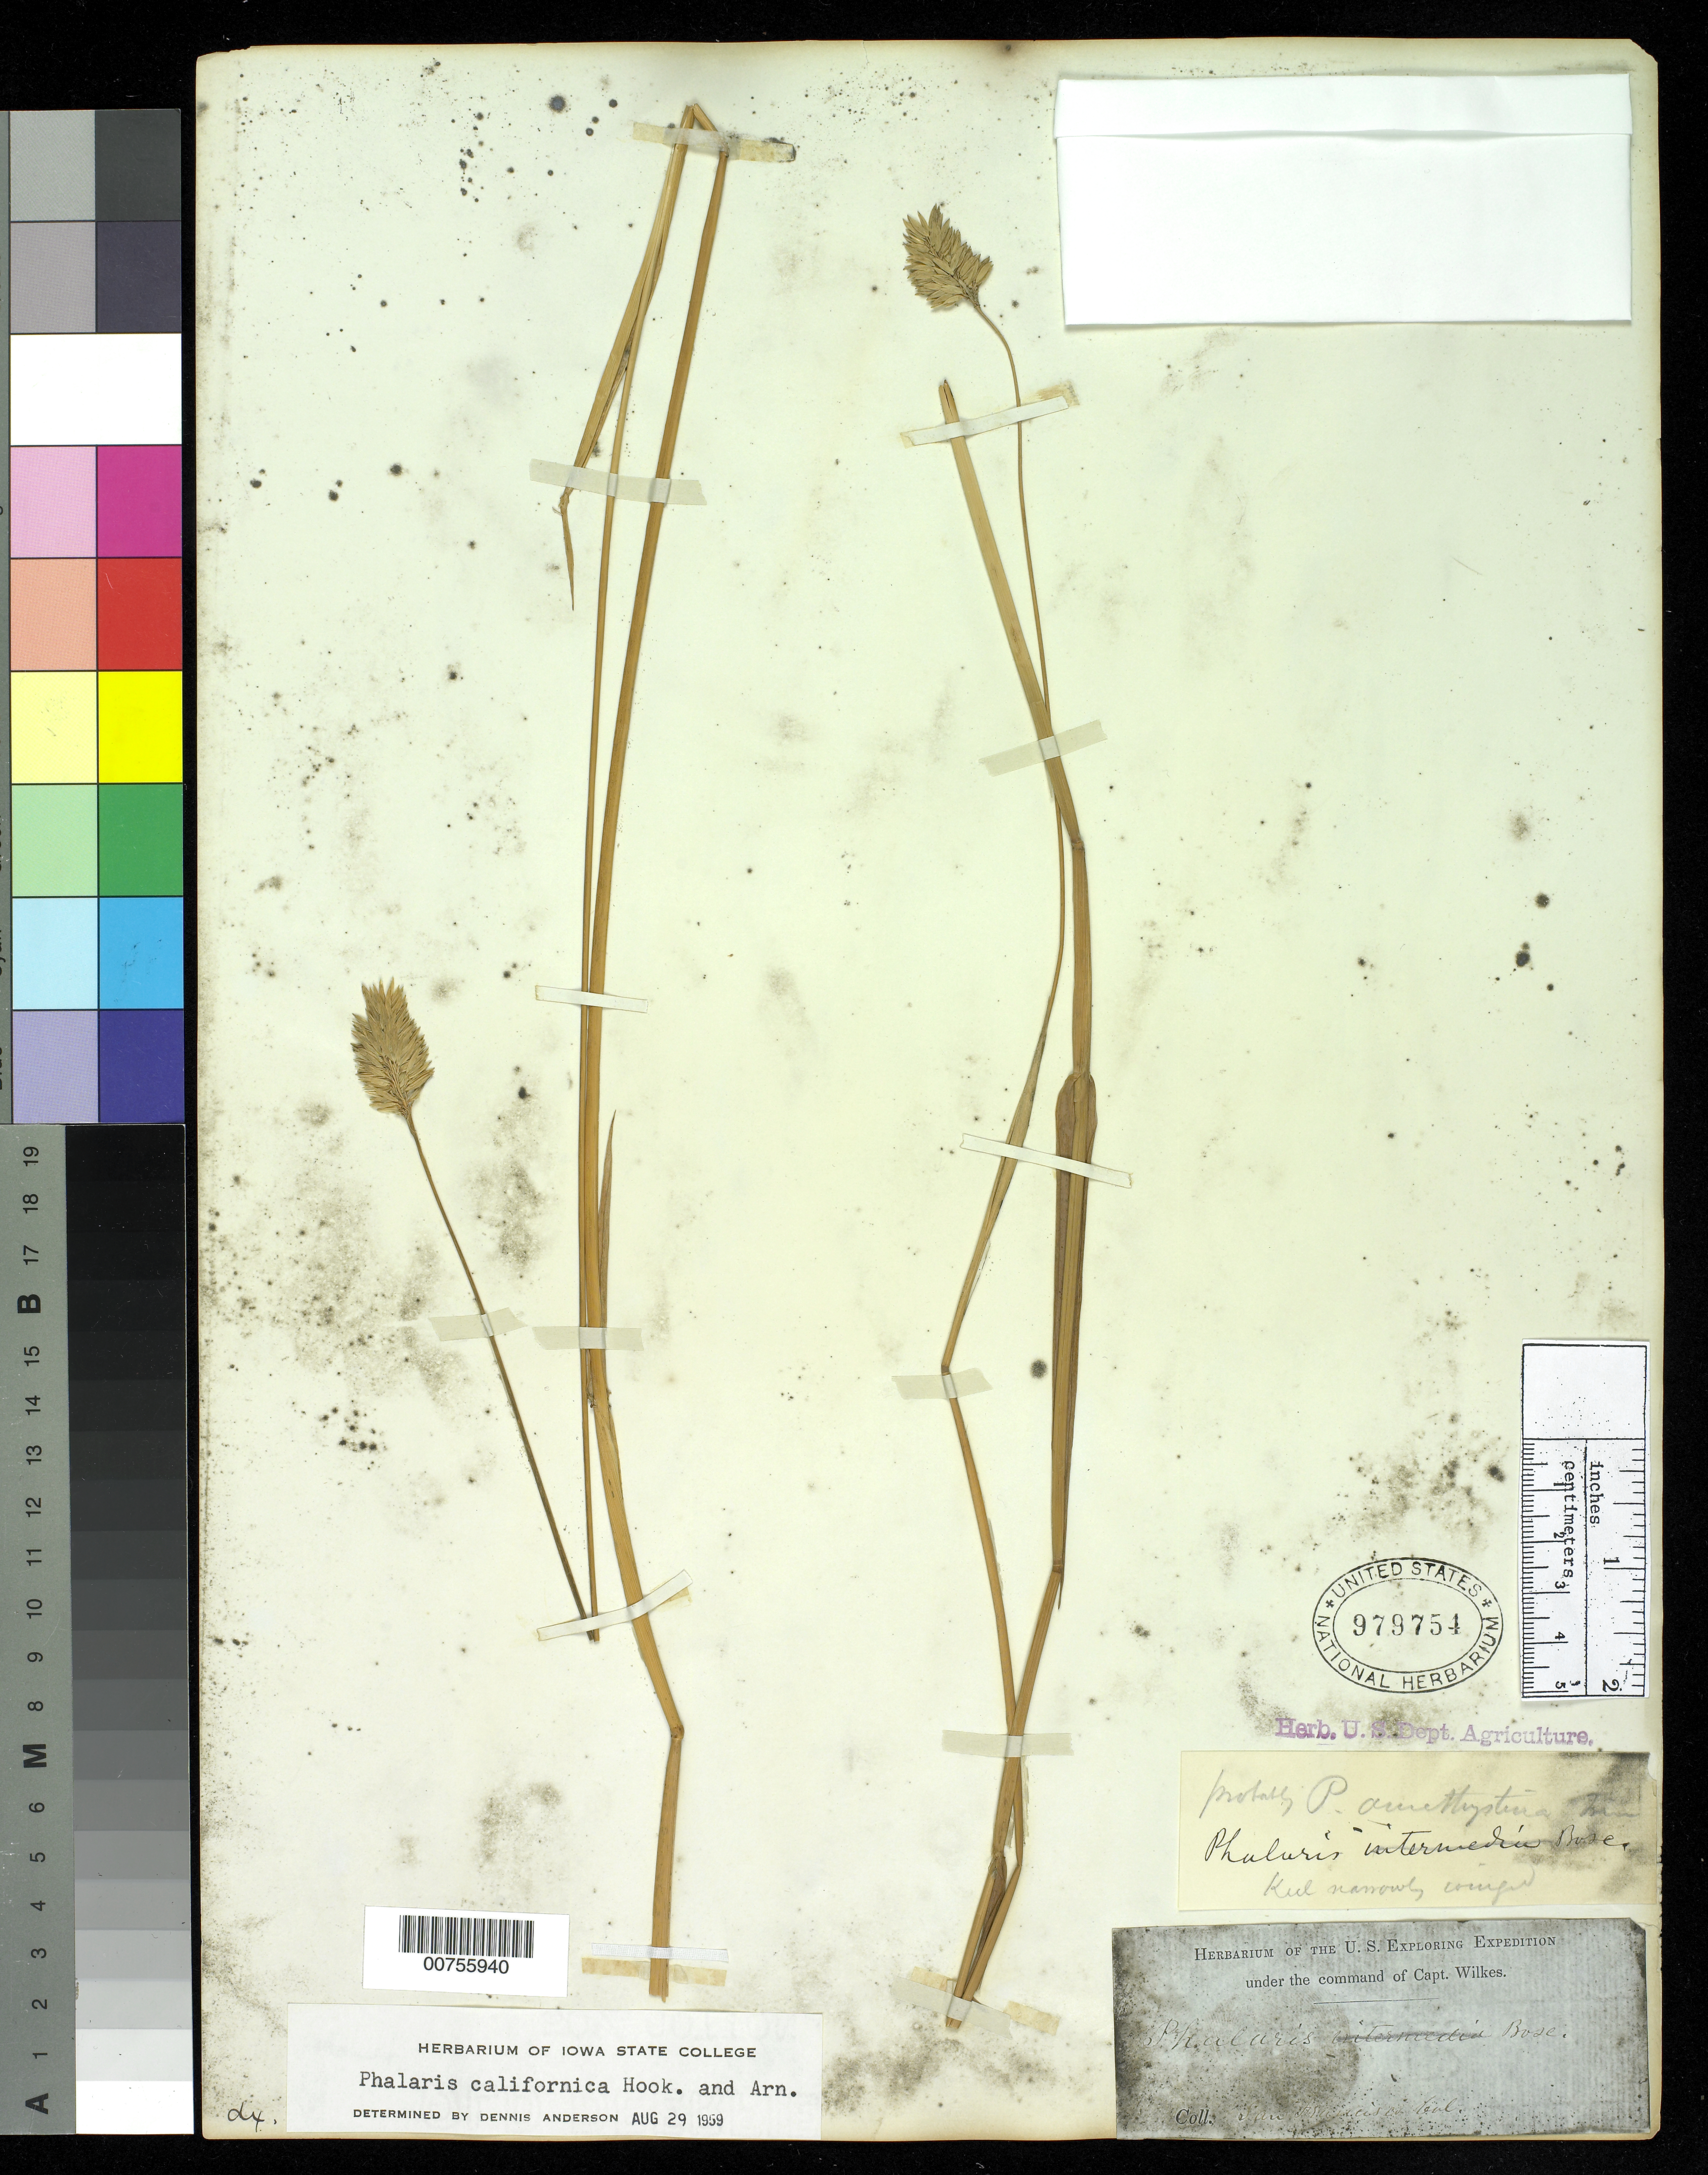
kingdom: Plantae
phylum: Tracheophyta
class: Liliopsida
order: Poales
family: Poaceae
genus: Phalaris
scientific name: Phalaris californica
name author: Hook. & Arn.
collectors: Wilkes Explor. Exped.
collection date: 1838/1842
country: United States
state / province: California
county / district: San Francisco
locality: San Francisco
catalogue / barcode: US 979754